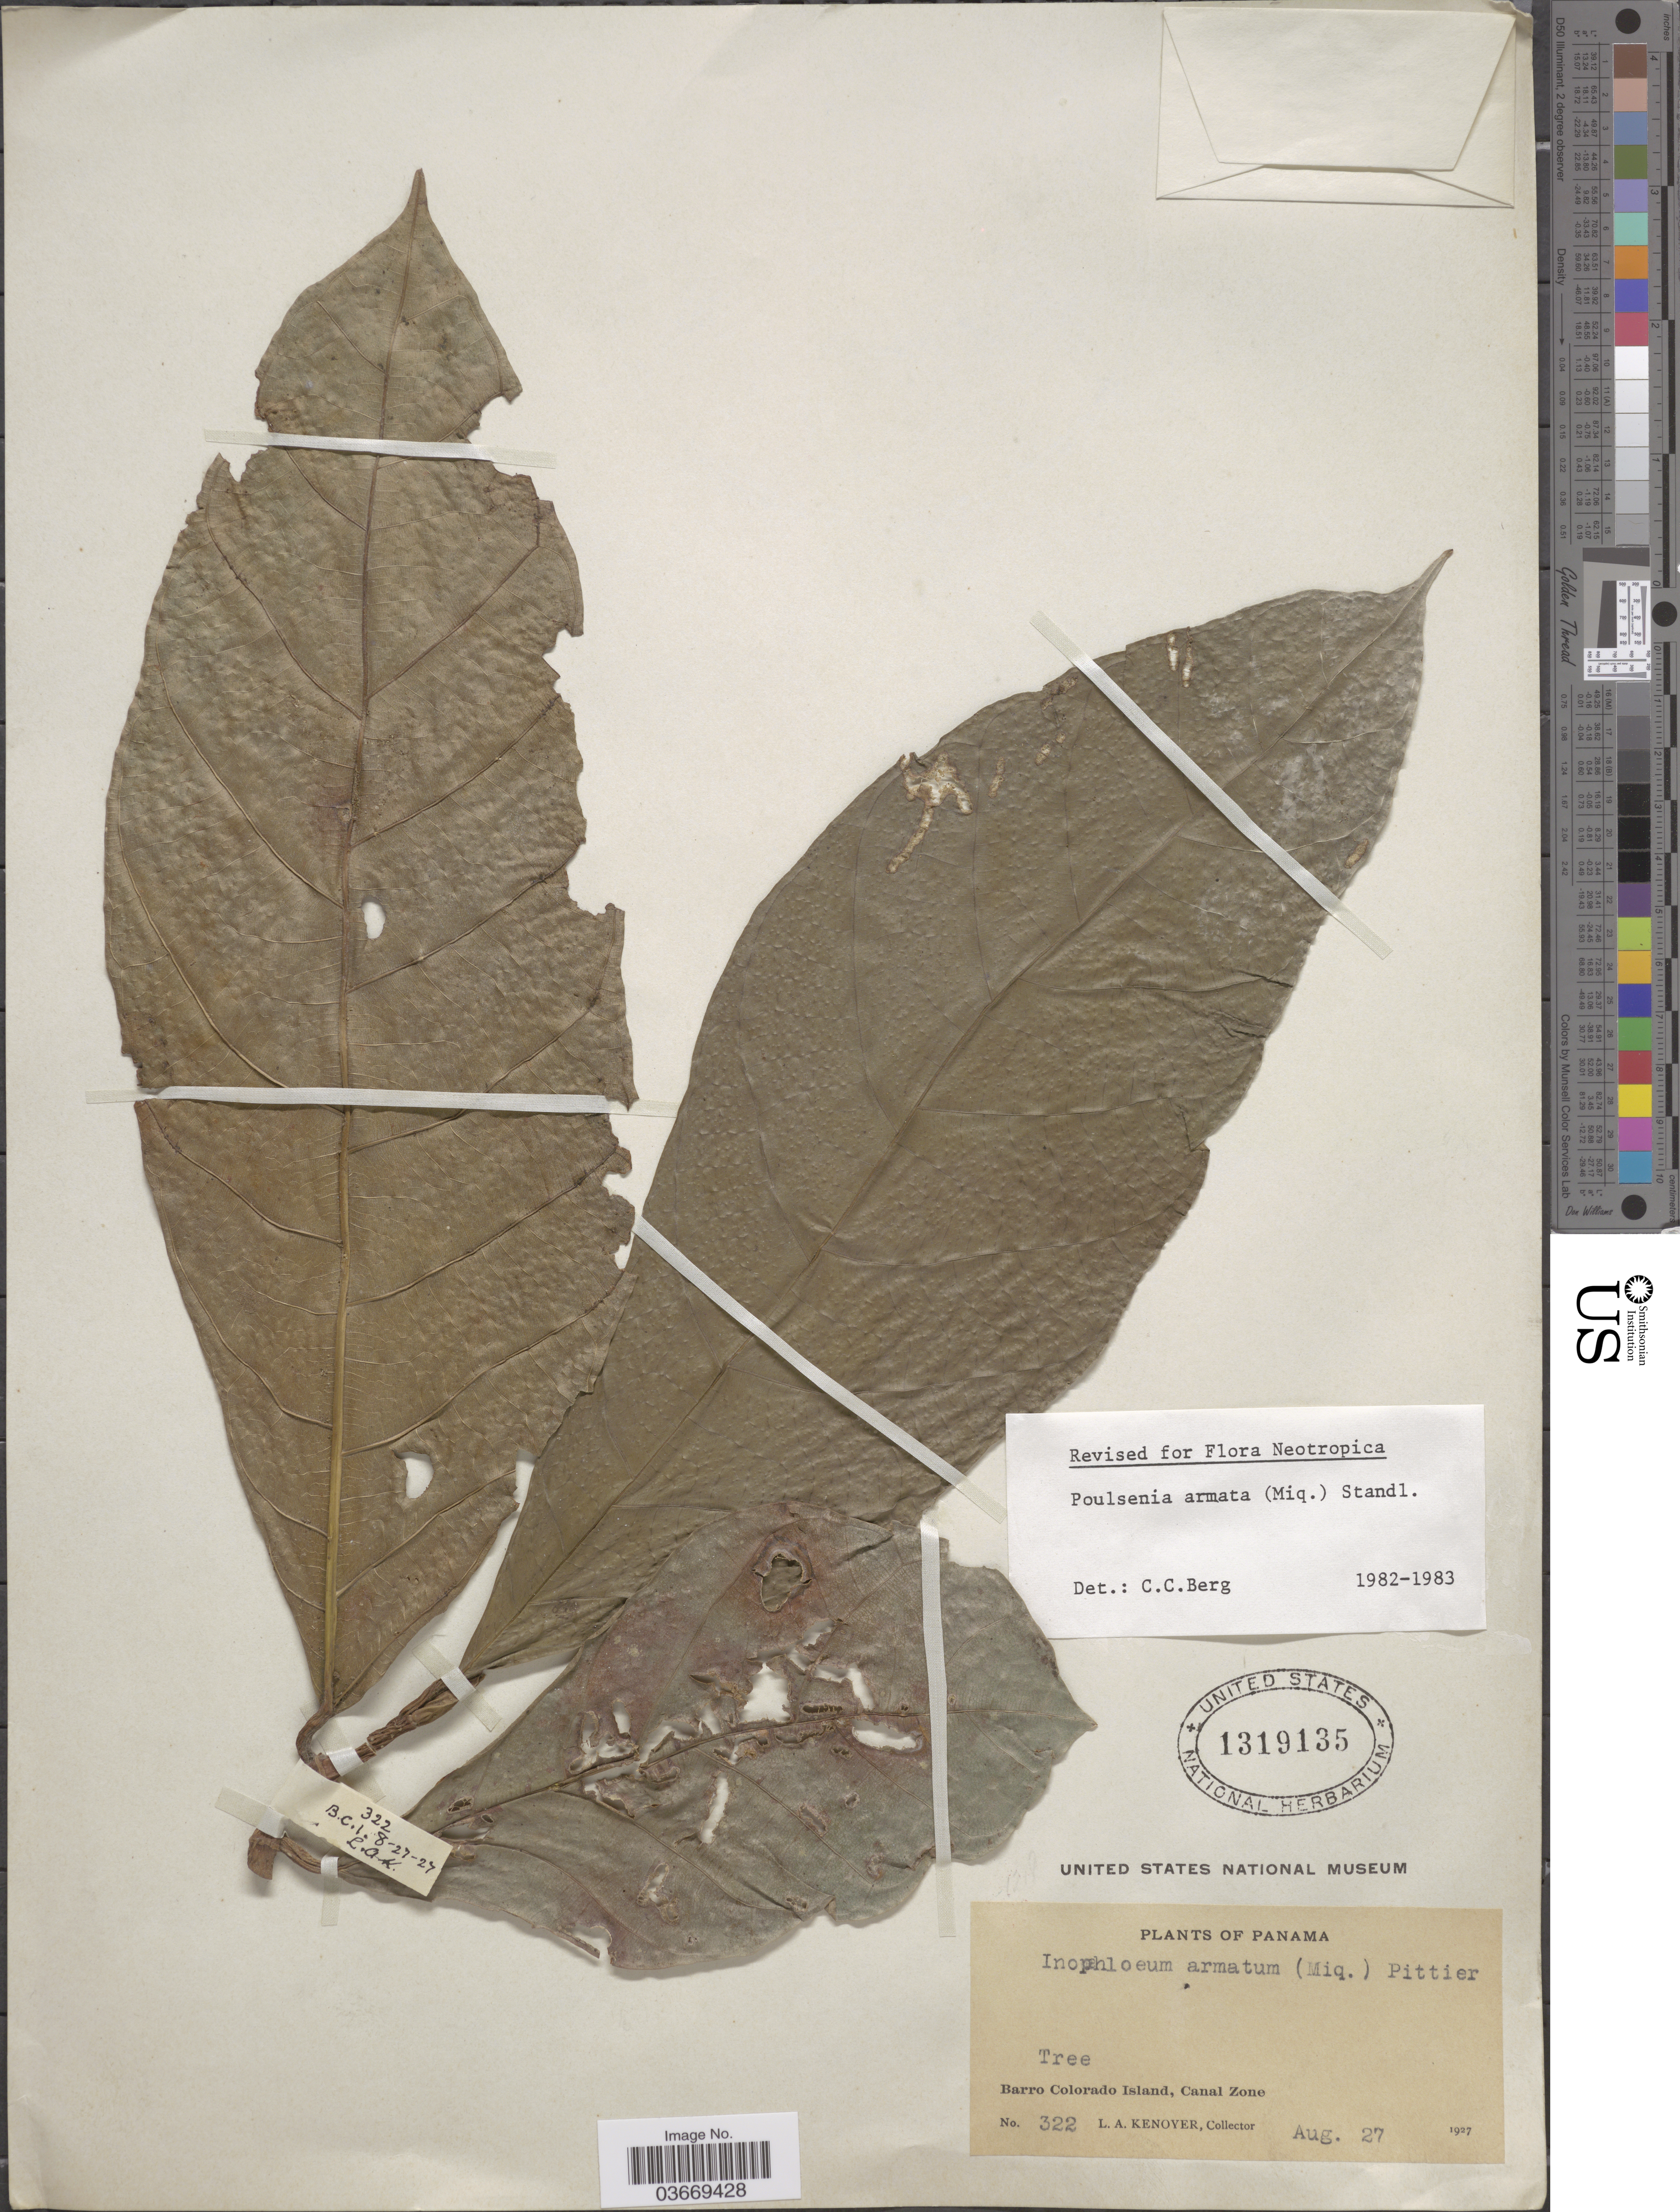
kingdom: Plantae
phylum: Tracheophyta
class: Magnoliopsida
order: Rosales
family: Moraceae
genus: Poulsenia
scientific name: Poulsenia armata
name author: (Miq.) Standl.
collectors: L. A. Kenoyer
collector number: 322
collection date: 1927-08-27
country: Panama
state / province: Colón / Panamá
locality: Barro Colorado Island, Canal Zone.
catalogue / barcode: US 1319135